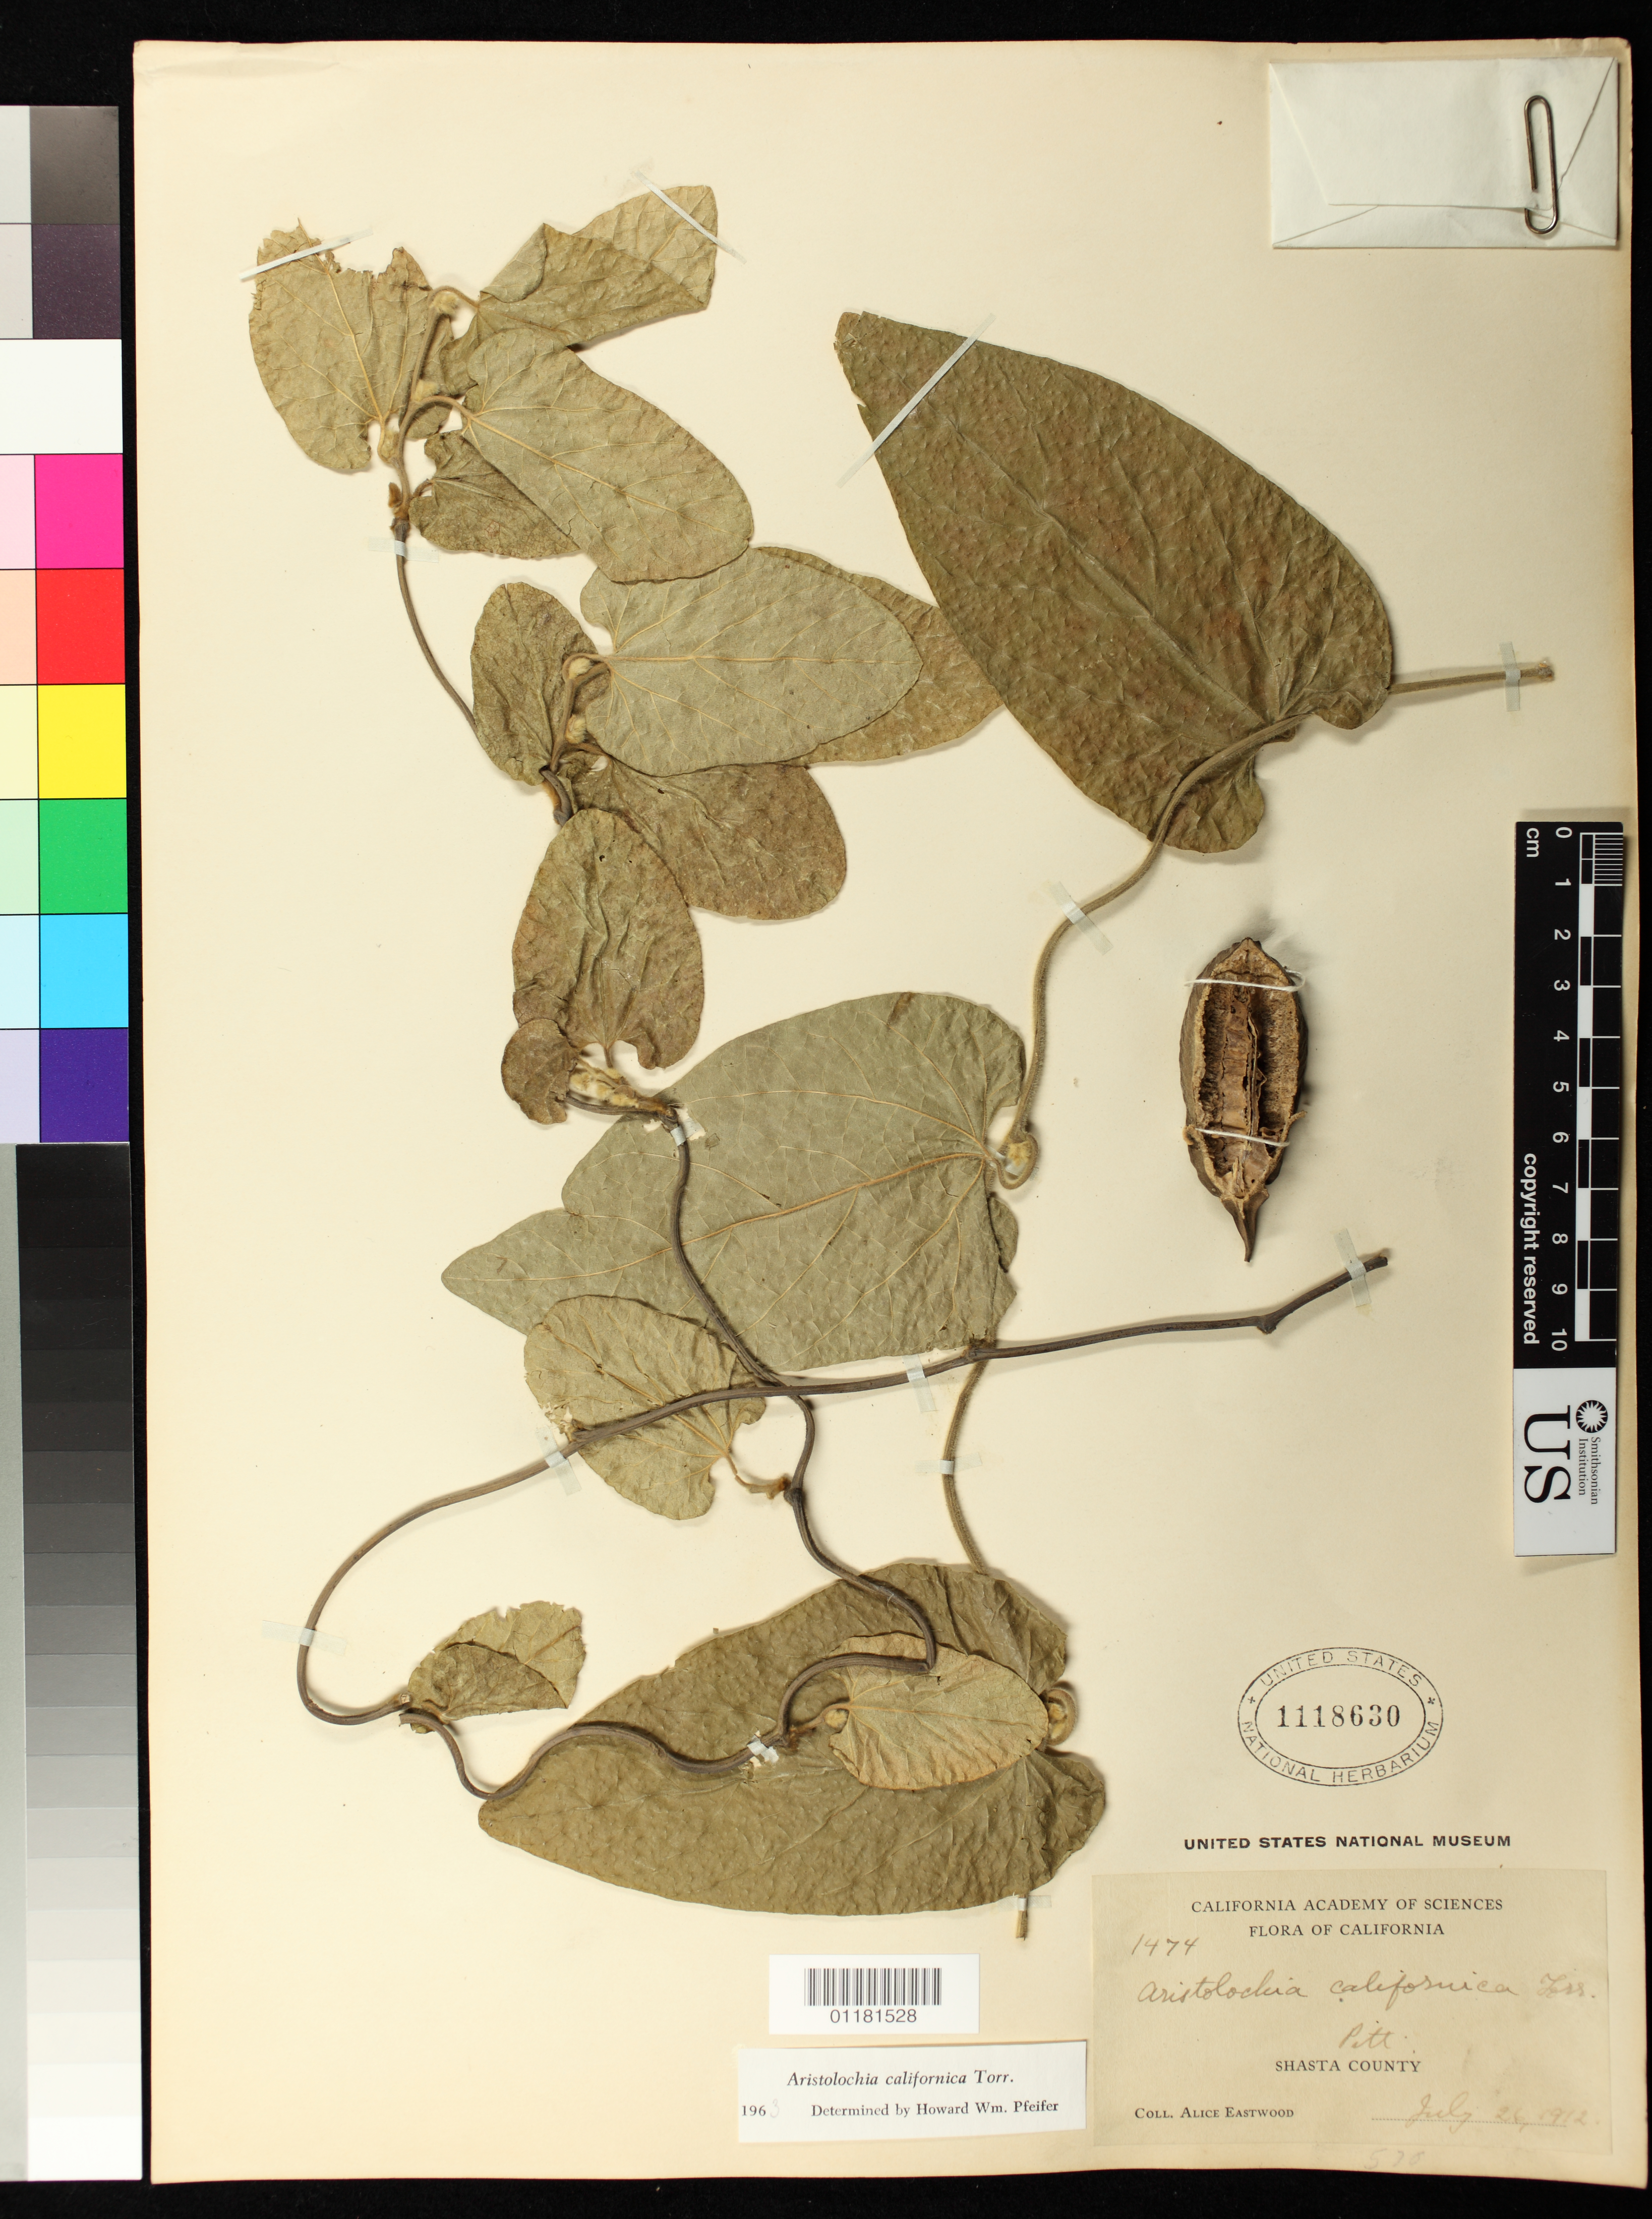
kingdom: Plantae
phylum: Tracheophyta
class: Magnoliopsida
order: Piperales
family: Aristolochiaceae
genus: Aristolochia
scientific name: Aristolochia californica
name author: Torr.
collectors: A. Eastwood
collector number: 1474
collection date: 1912-07-24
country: United States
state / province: California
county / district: Shasta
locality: Shasta County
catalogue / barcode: US 1118630